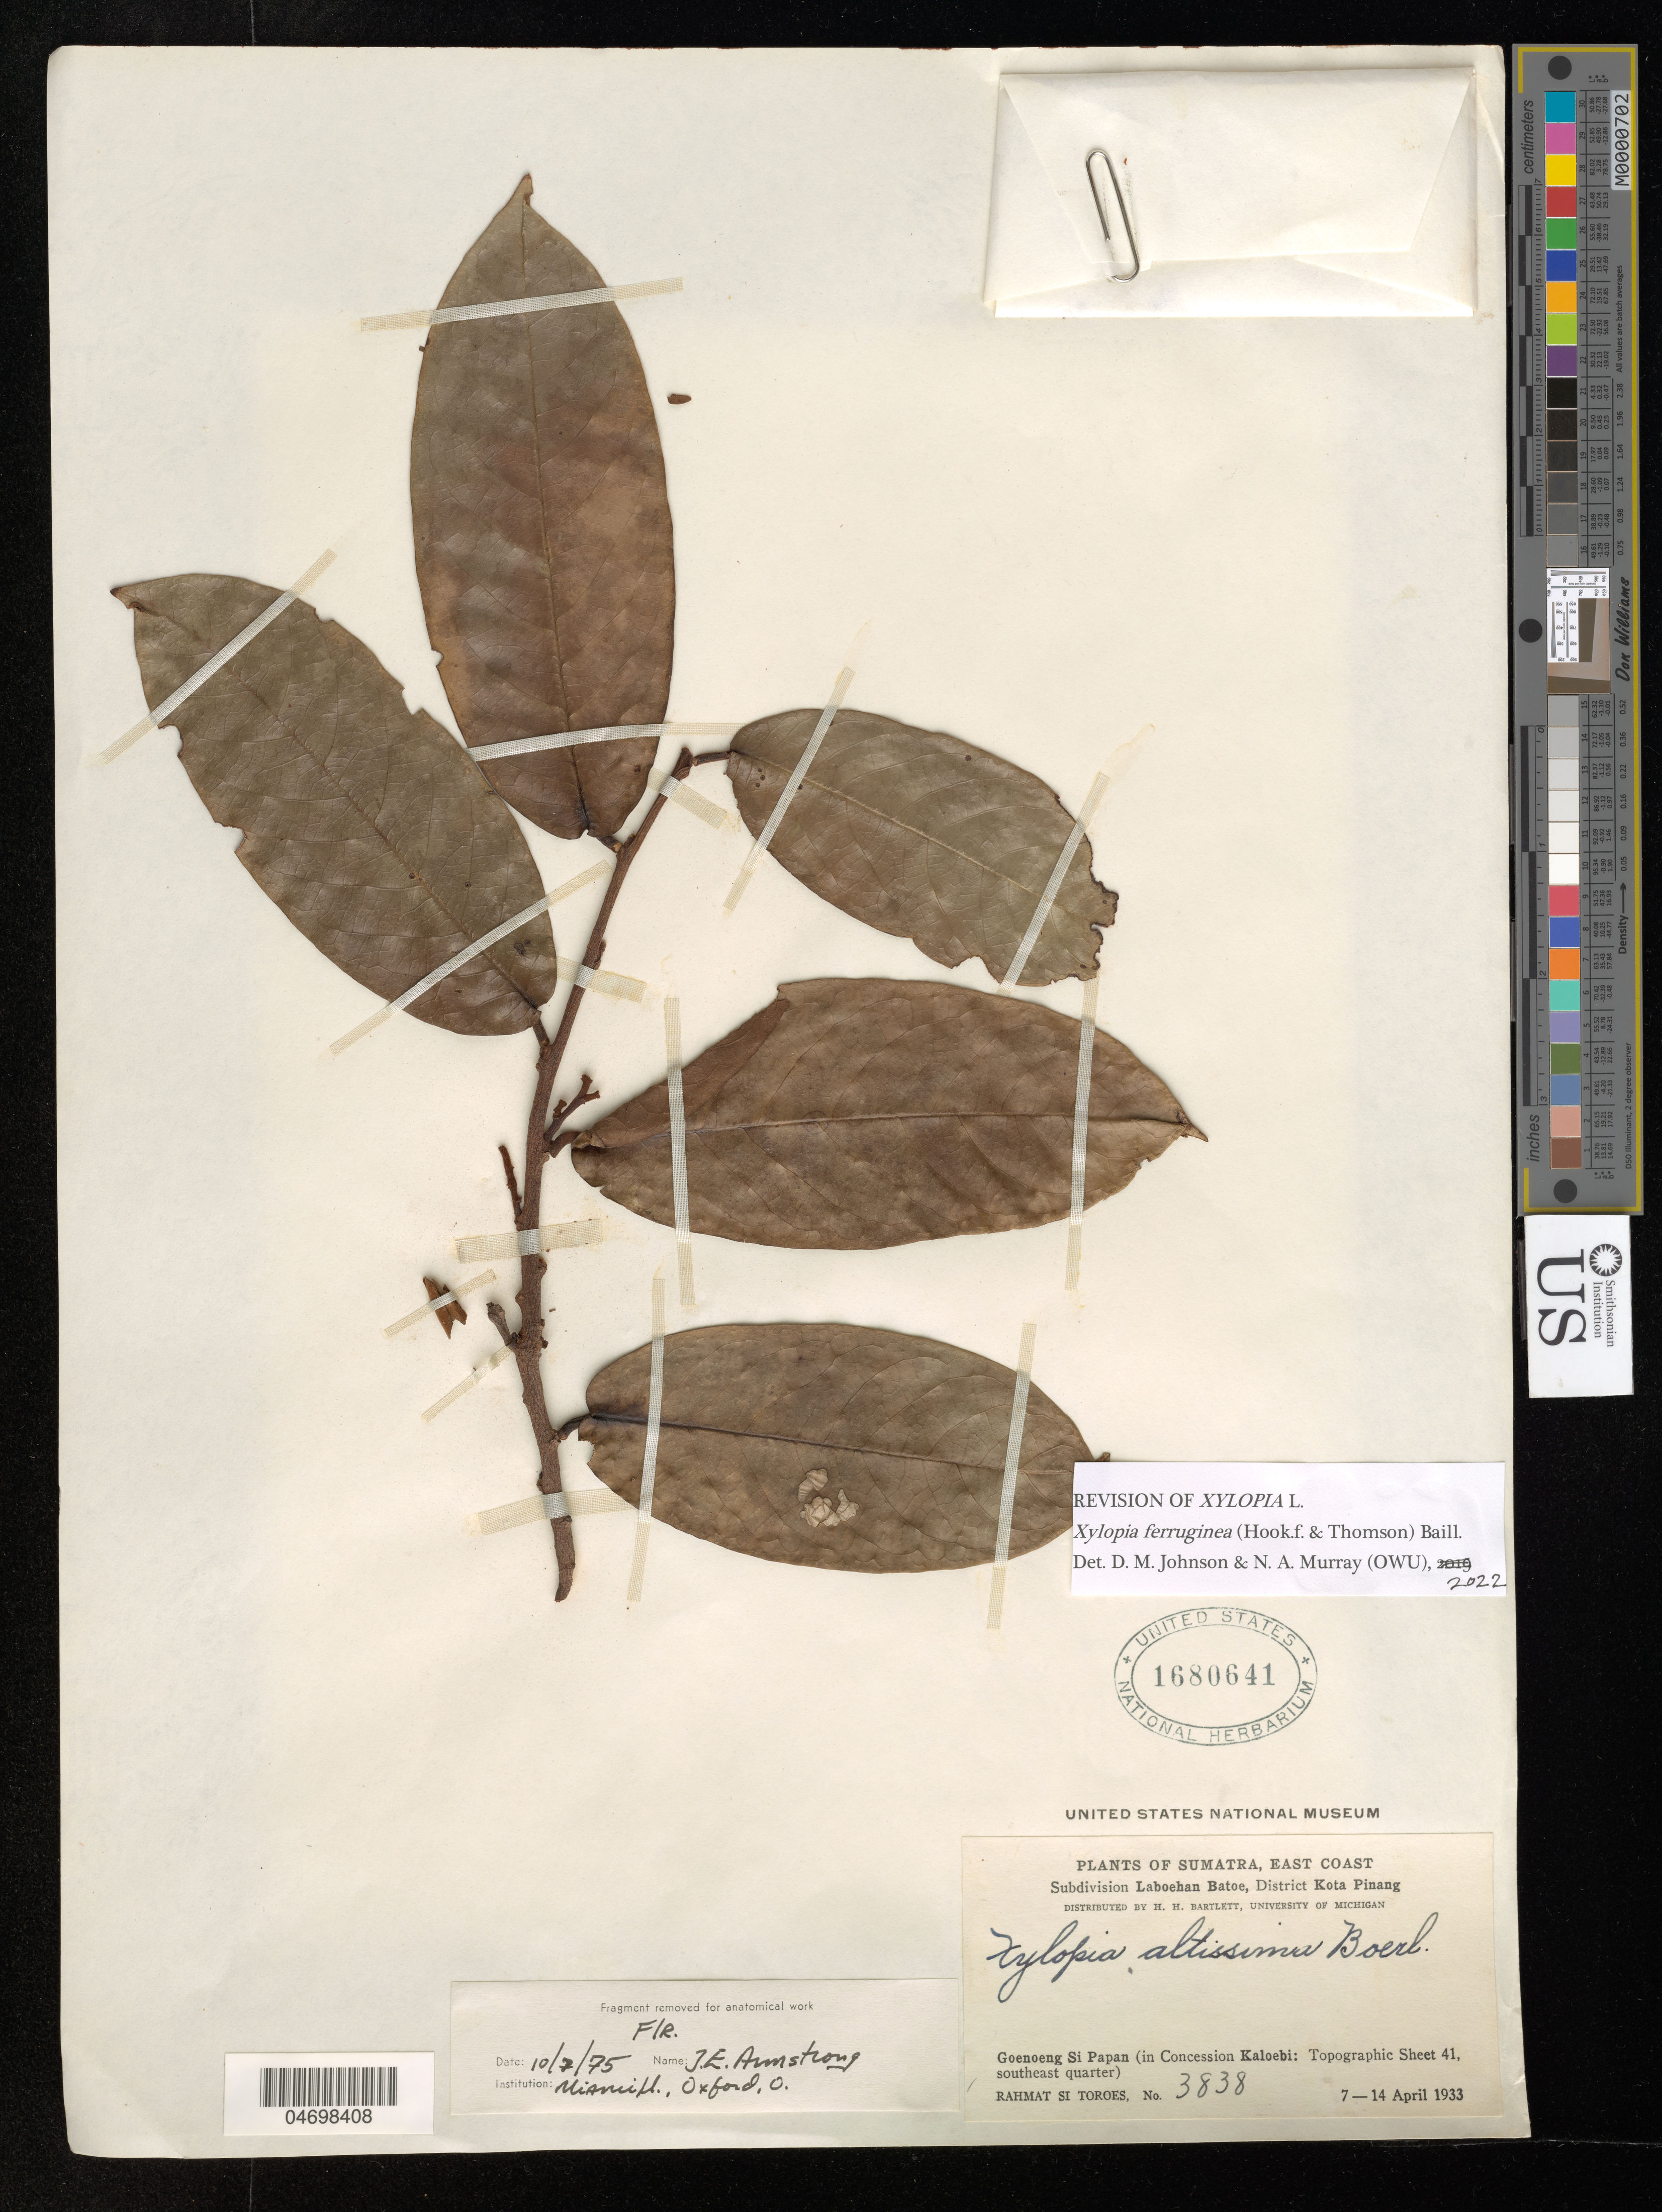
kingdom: Plantae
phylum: Tracheophyta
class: Magnoliopsida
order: Magnoliales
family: Annonaceae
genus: Xylopia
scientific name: Xylopia ferruginea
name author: (Hook. f. & Thomson) Baill.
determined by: Johnson, D. M.; Murray, N. A.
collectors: Rahmat Si Boeea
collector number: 3838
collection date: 1933-04-07/1933-04-14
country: Indonesia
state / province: Sumatra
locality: East Coast. Goenoeng Si Papan (in Concession Kaloebi).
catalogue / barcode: US 1680641